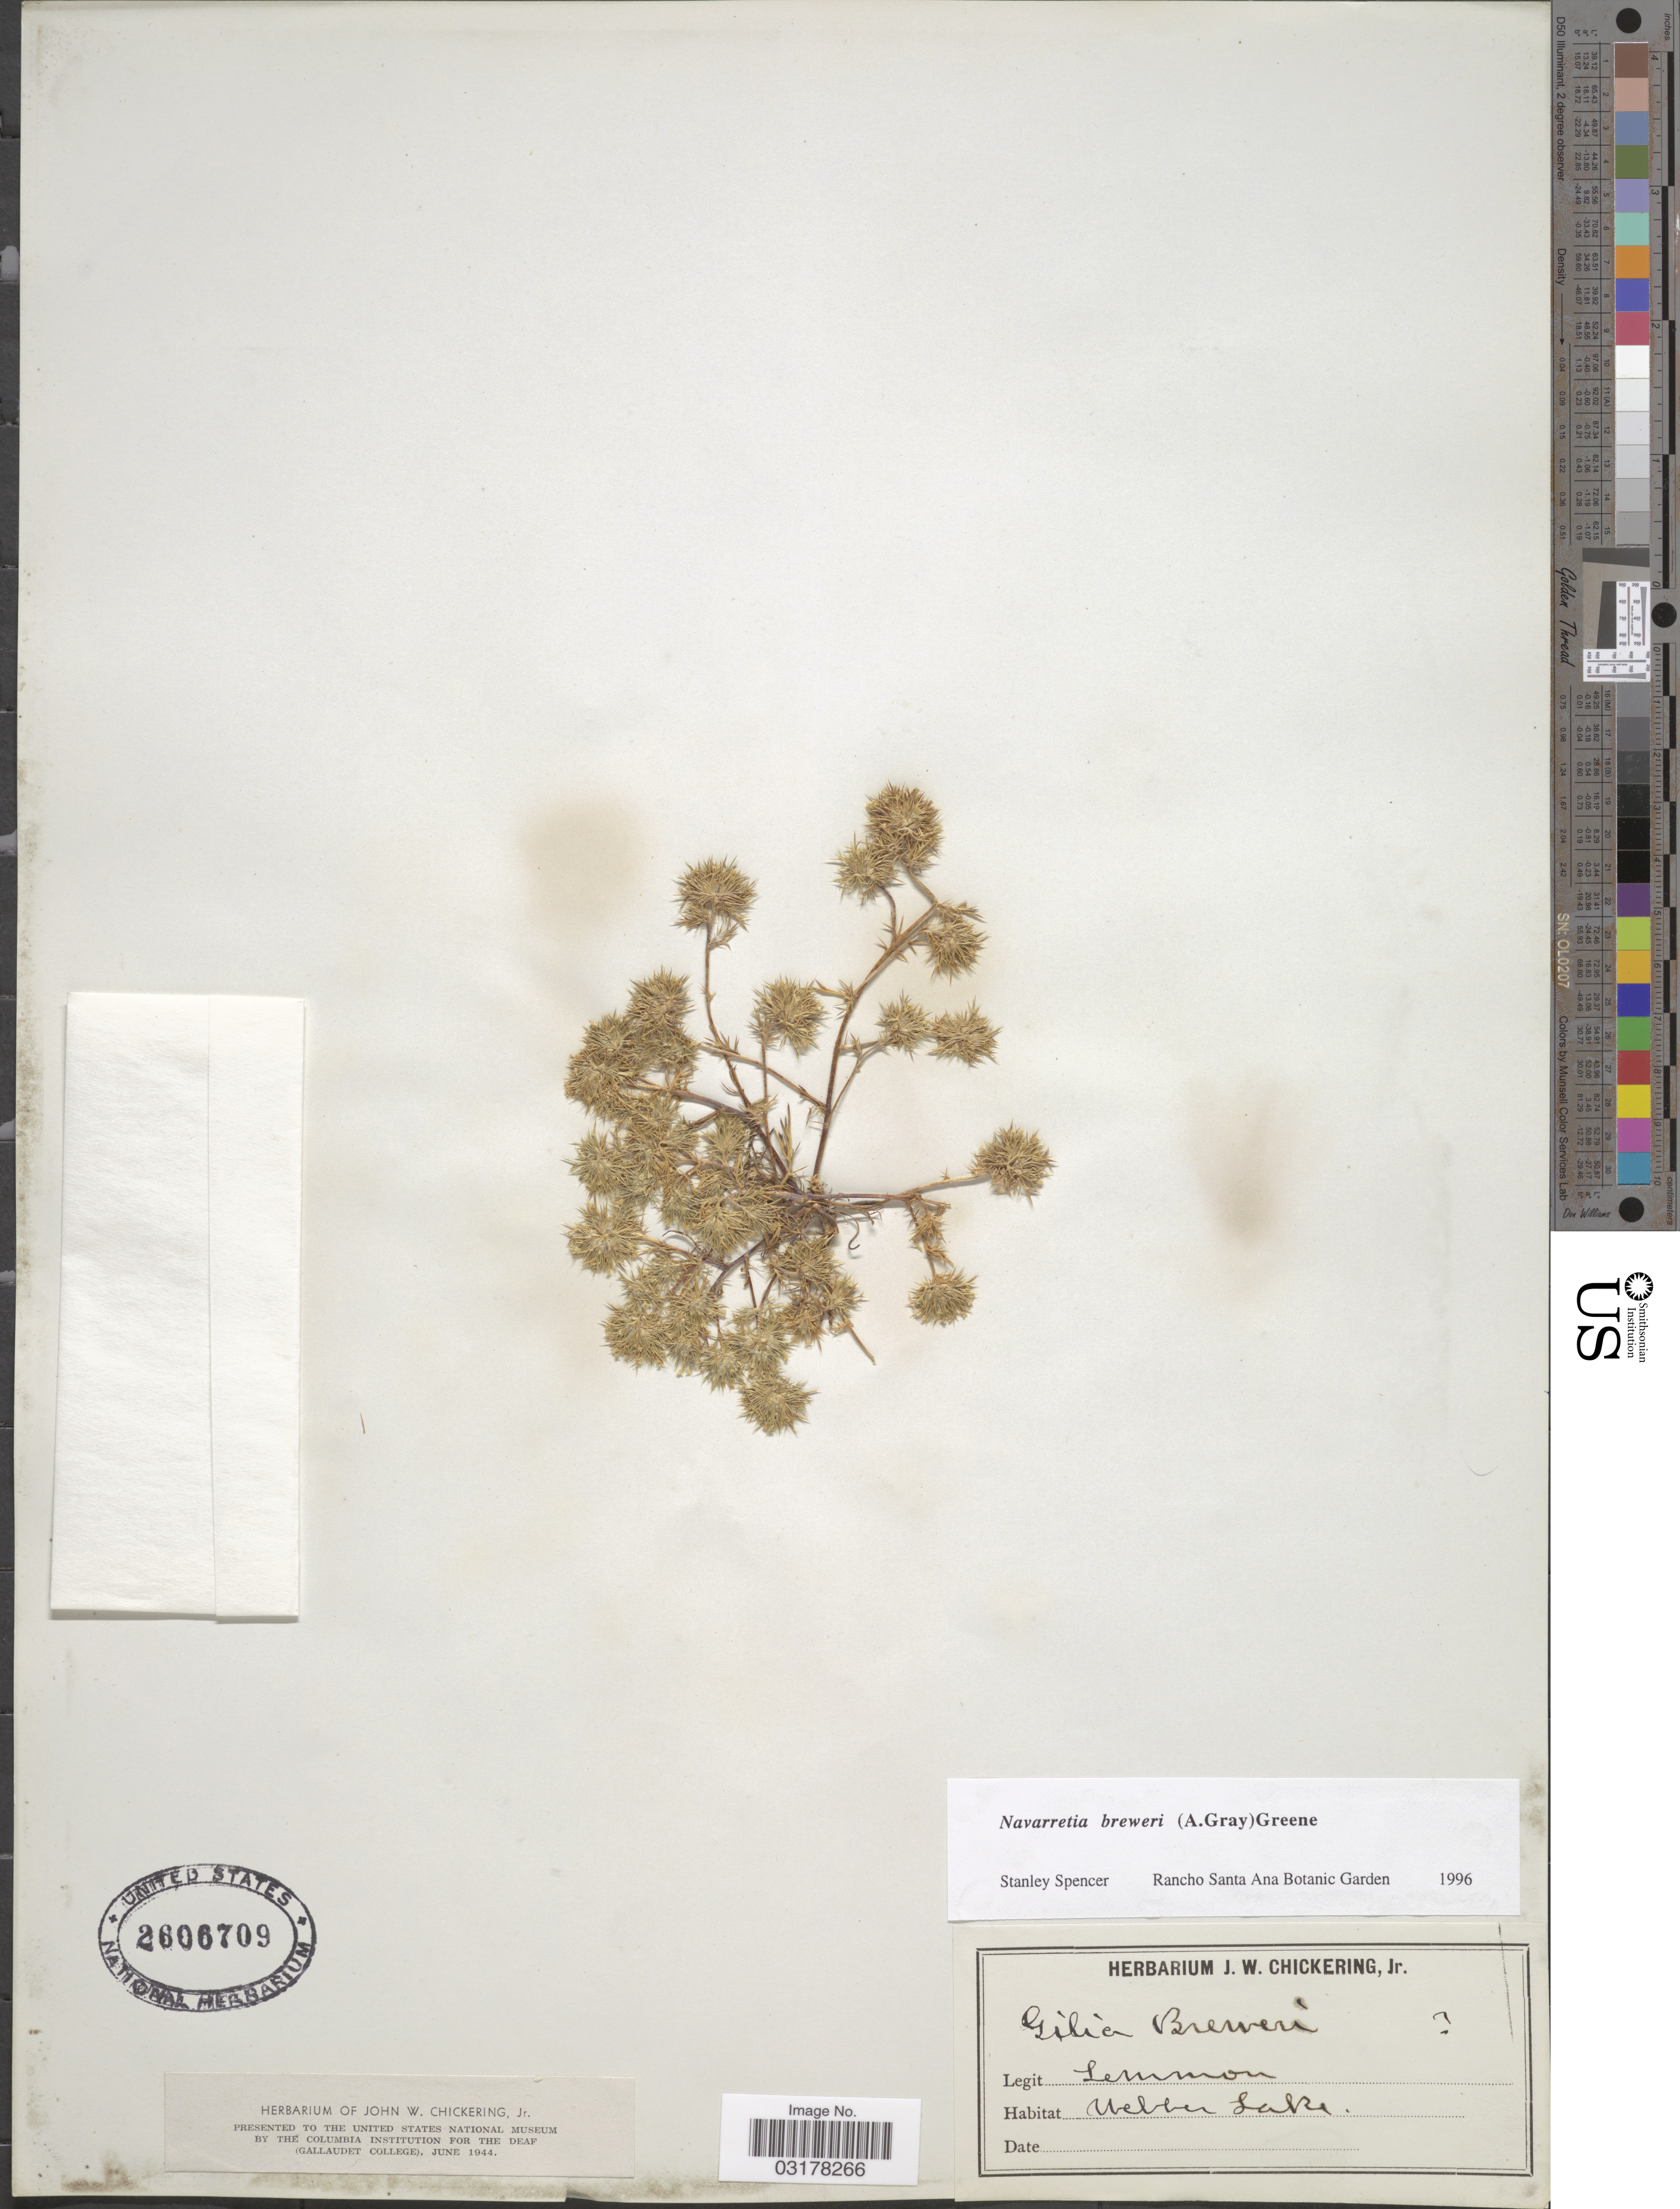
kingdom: Plantae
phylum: Tracheophyta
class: Magnoliopsida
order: Ericales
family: Polemoniaceae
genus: Navarretia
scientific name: Navarretia breweri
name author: (A. Gray) Greene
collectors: -- Lemmon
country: United States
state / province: California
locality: Webber Lake.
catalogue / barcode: US 2606709